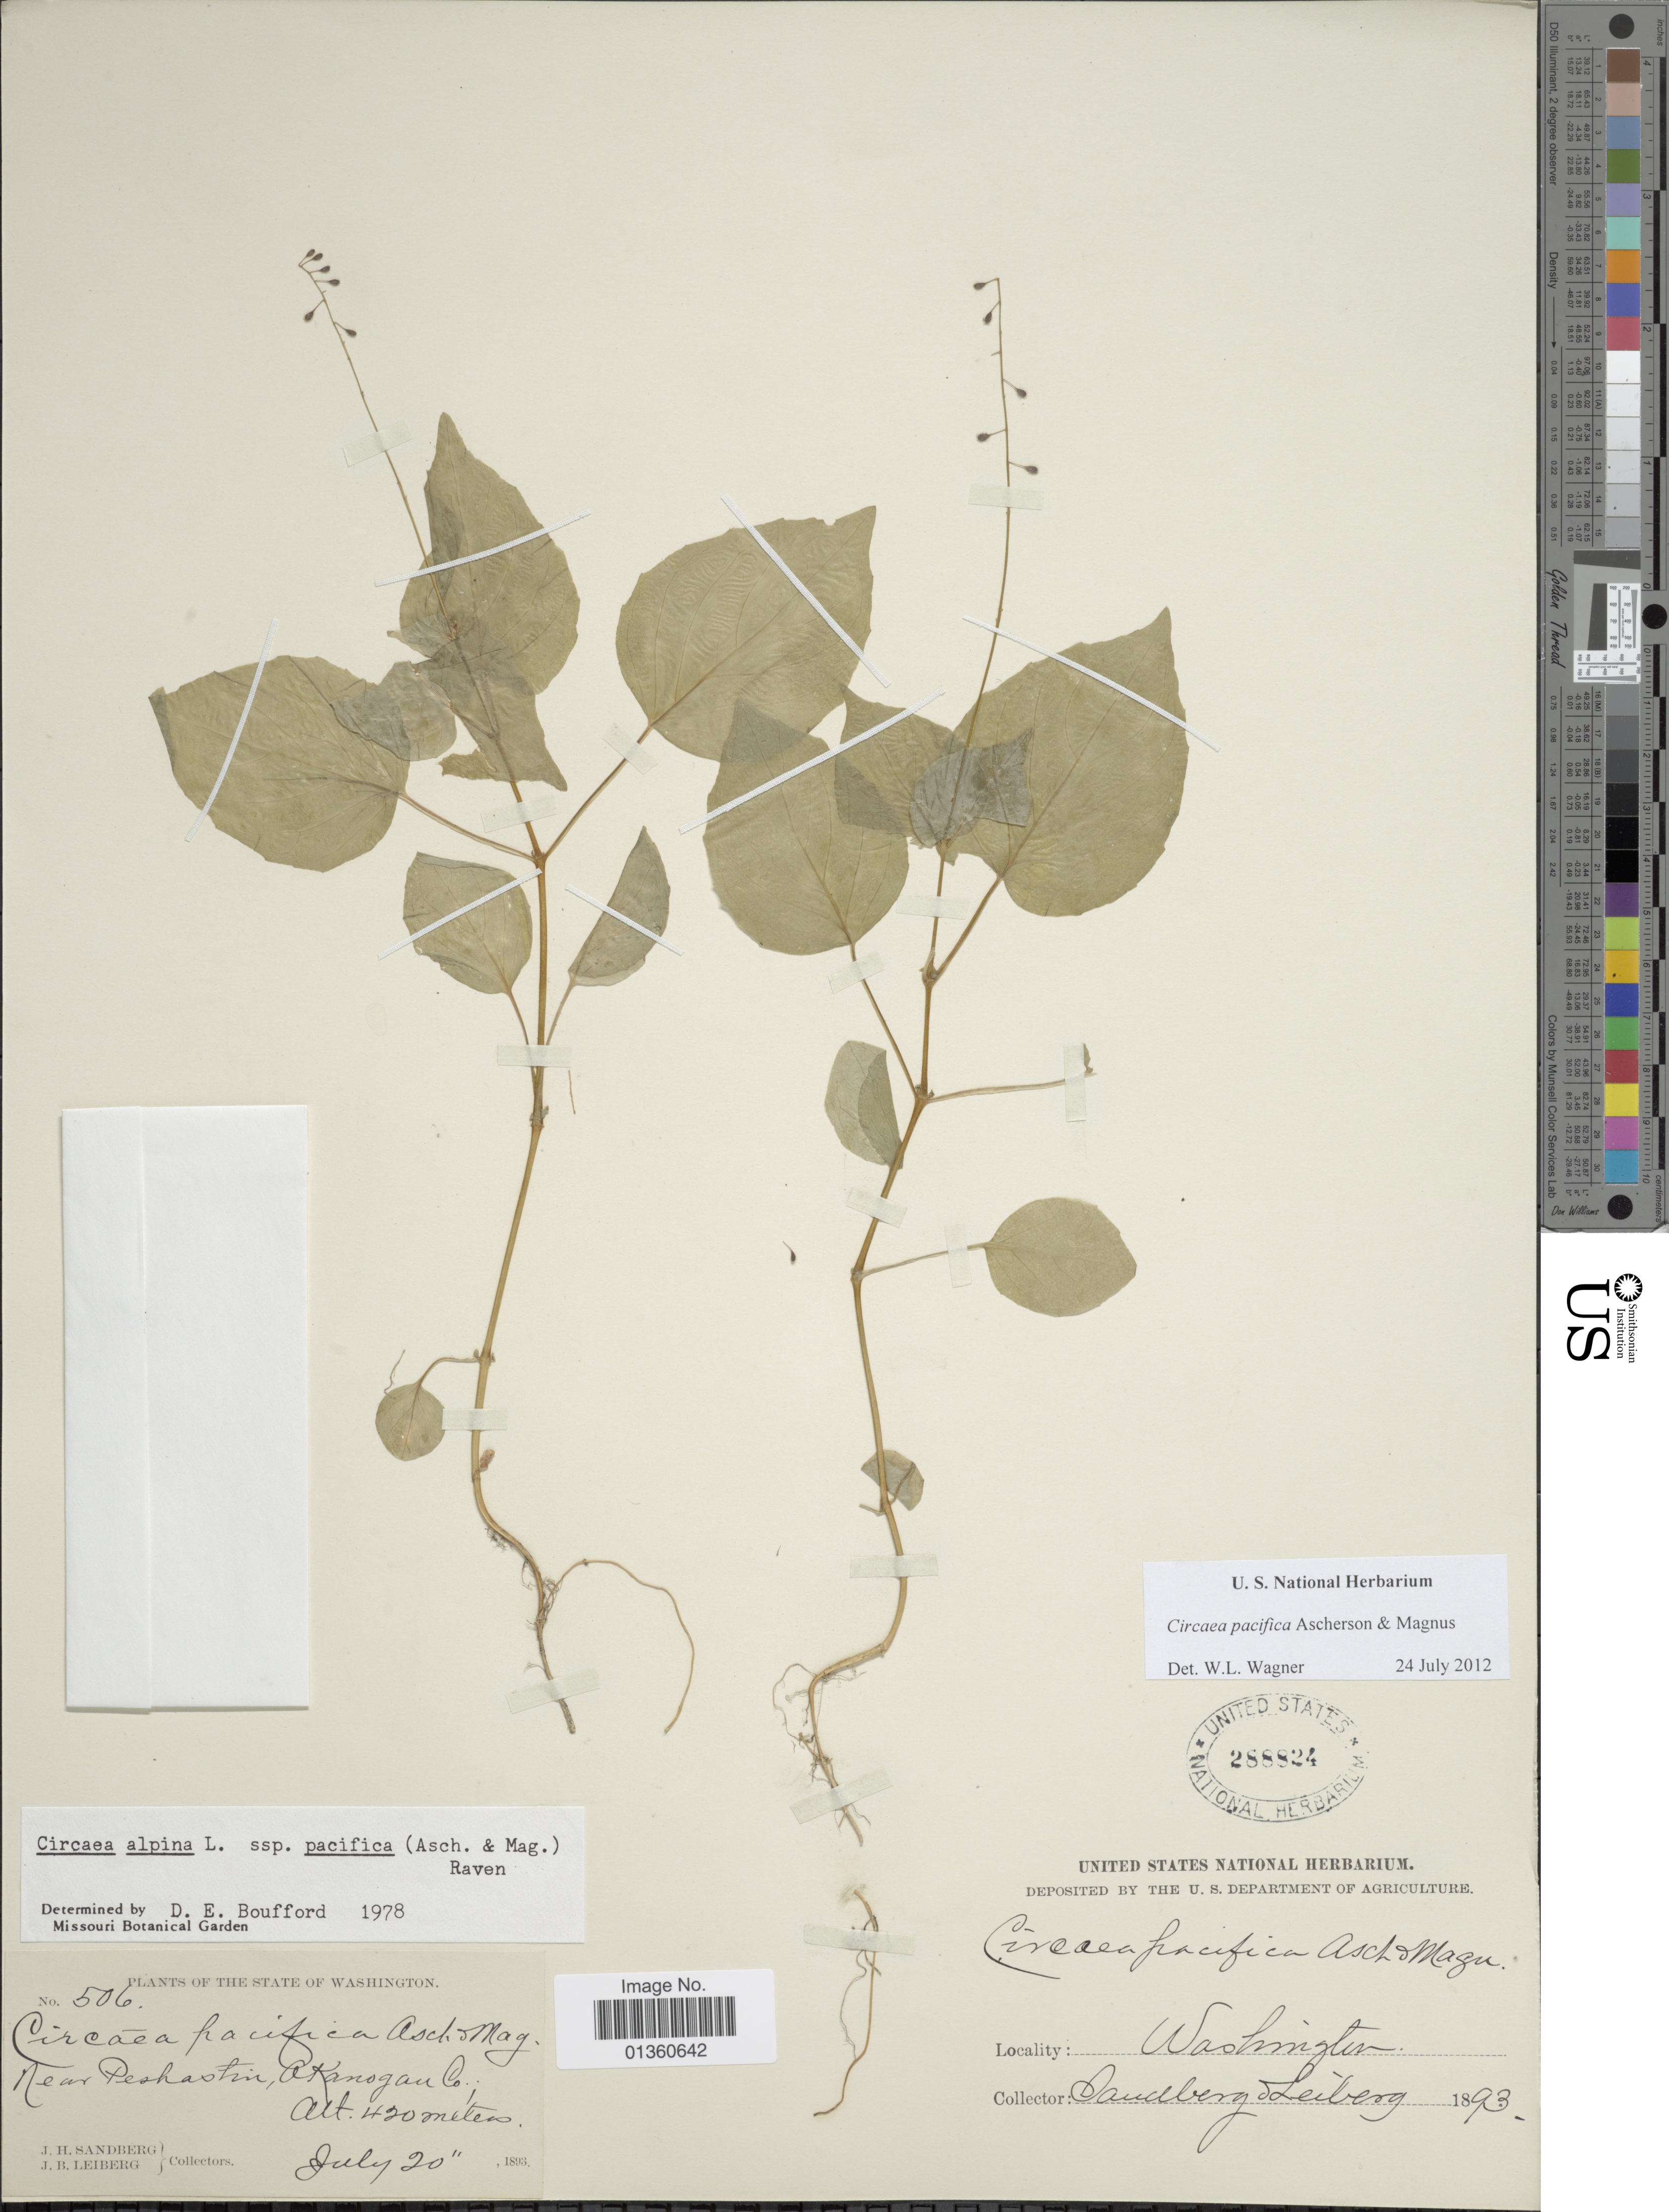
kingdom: Plantae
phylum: Tracheophyta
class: Magnoliopsida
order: Myrtales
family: Onagraceae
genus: Circaea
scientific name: Circaea pacifica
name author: Asch. & Magnus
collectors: J. H. Sandberg & J. B. Leiberg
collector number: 506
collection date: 1893-07-20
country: United States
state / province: Washington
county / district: Okanogan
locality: Near Peshastin, Okanogan Co.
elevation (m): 420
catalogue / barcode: US 288824